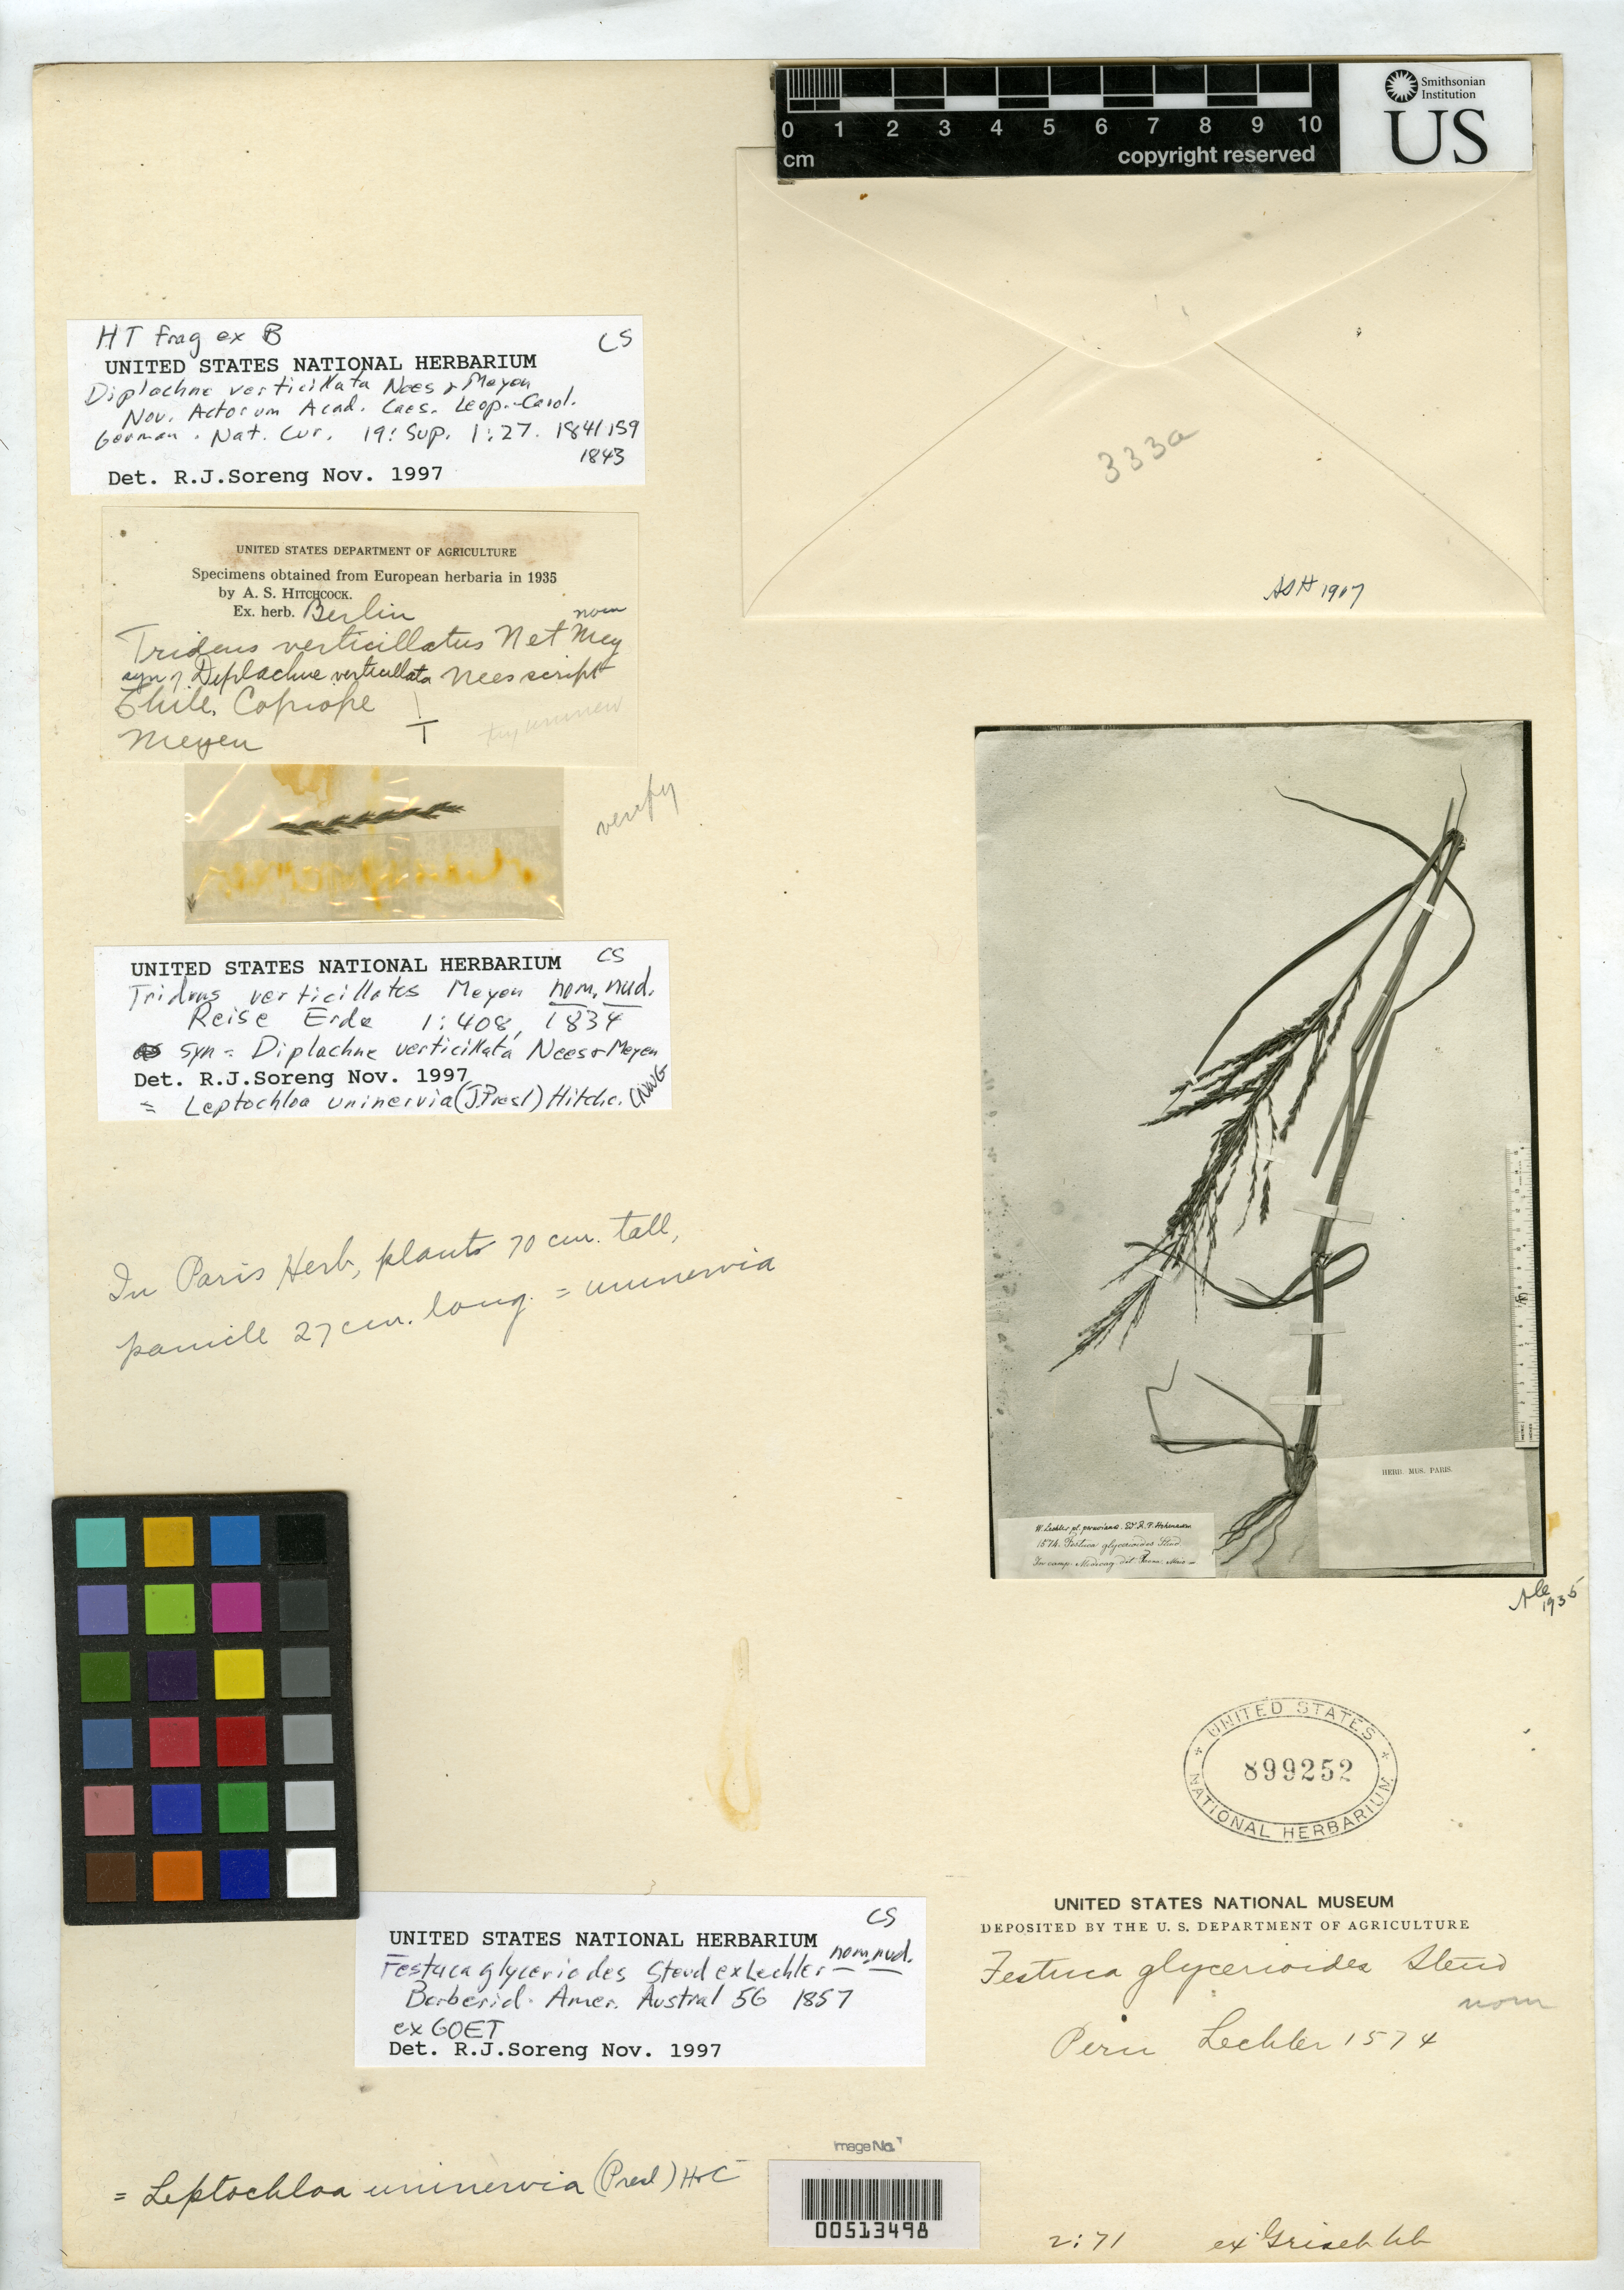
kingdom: Plantae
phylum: Tracheophyta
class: Liliopsida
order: Poales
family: Poaceae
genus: Diplachne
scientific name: Diplachne verticillata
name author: Nees & Meyen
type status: Type Fragment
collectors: F. J. F. Meyen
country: Chile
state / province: Atacama (III)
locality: Copiapo.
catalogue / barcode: US 899252